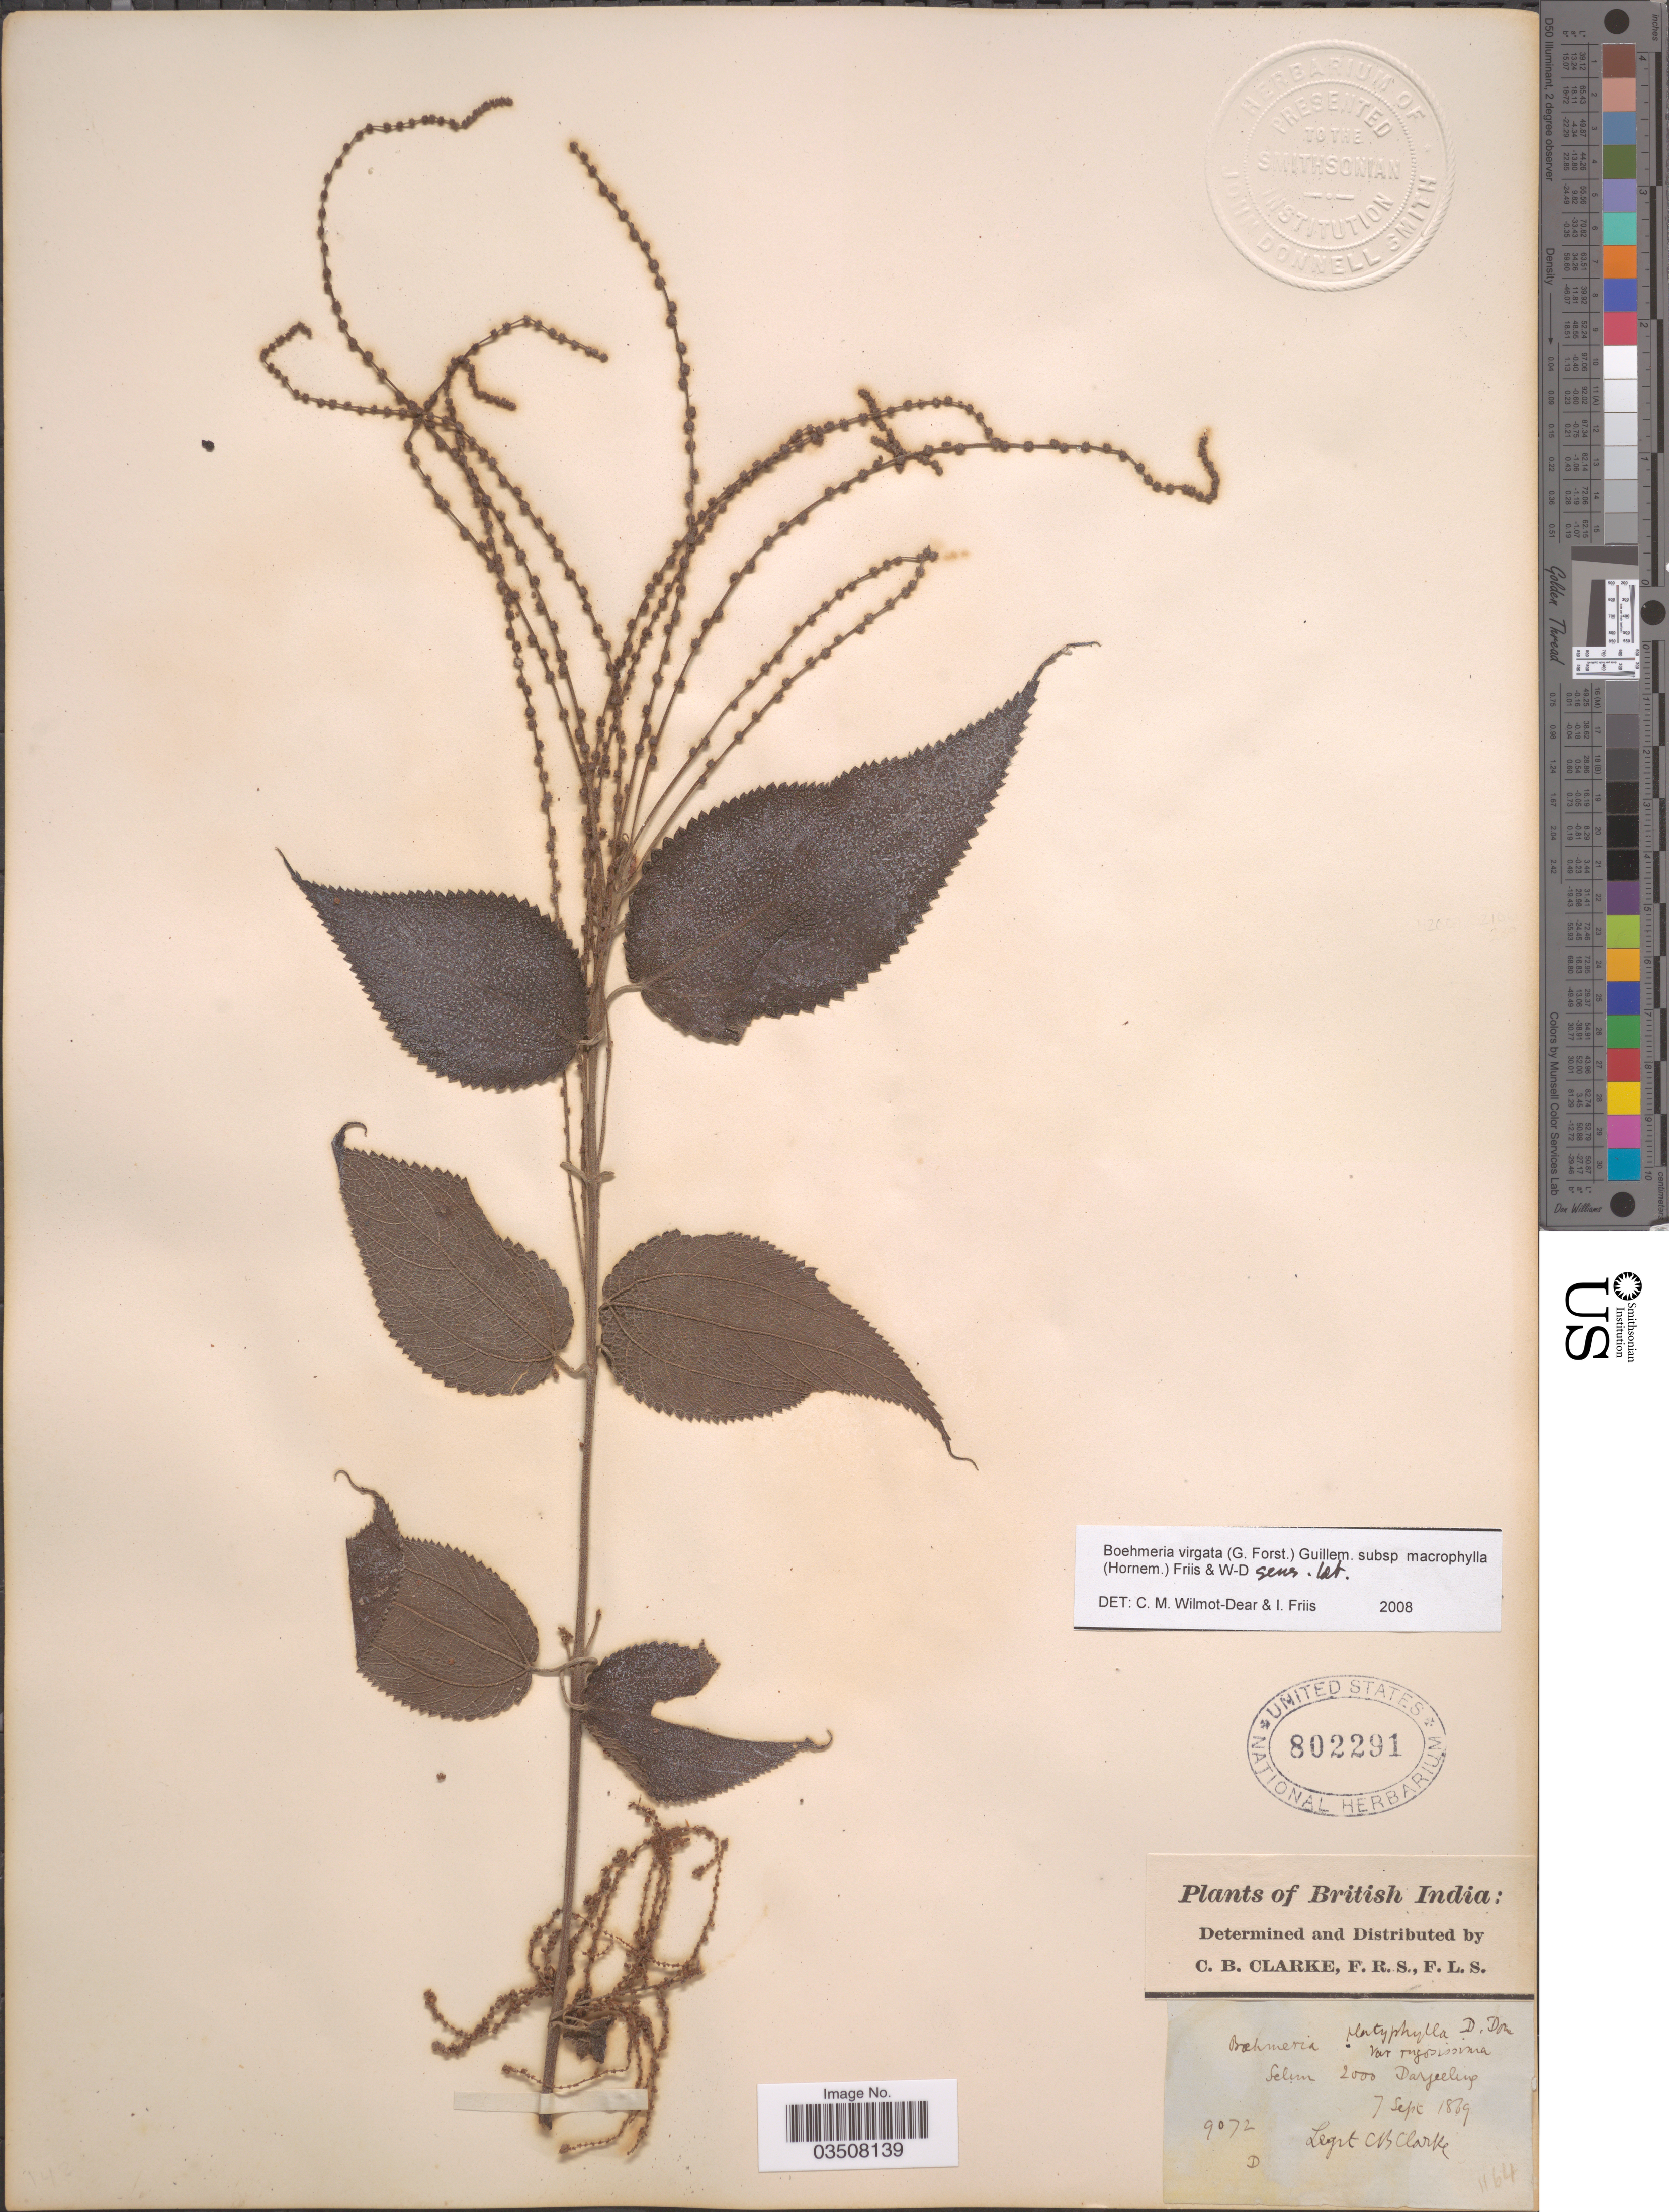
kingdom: Plantae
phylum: Tracheophyta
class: Magnoliopsida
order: Rosales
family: Urticaceae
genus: Boehmeria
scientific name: Boehmeria virgata subsp. macrophylla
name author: (Hornem.) Friis & Wilmot-Dear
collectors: C. B. Clarke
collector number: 9072D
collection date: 1869-09-07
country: India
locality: British India. Selim, Darjeeling.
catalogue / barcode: US 802291